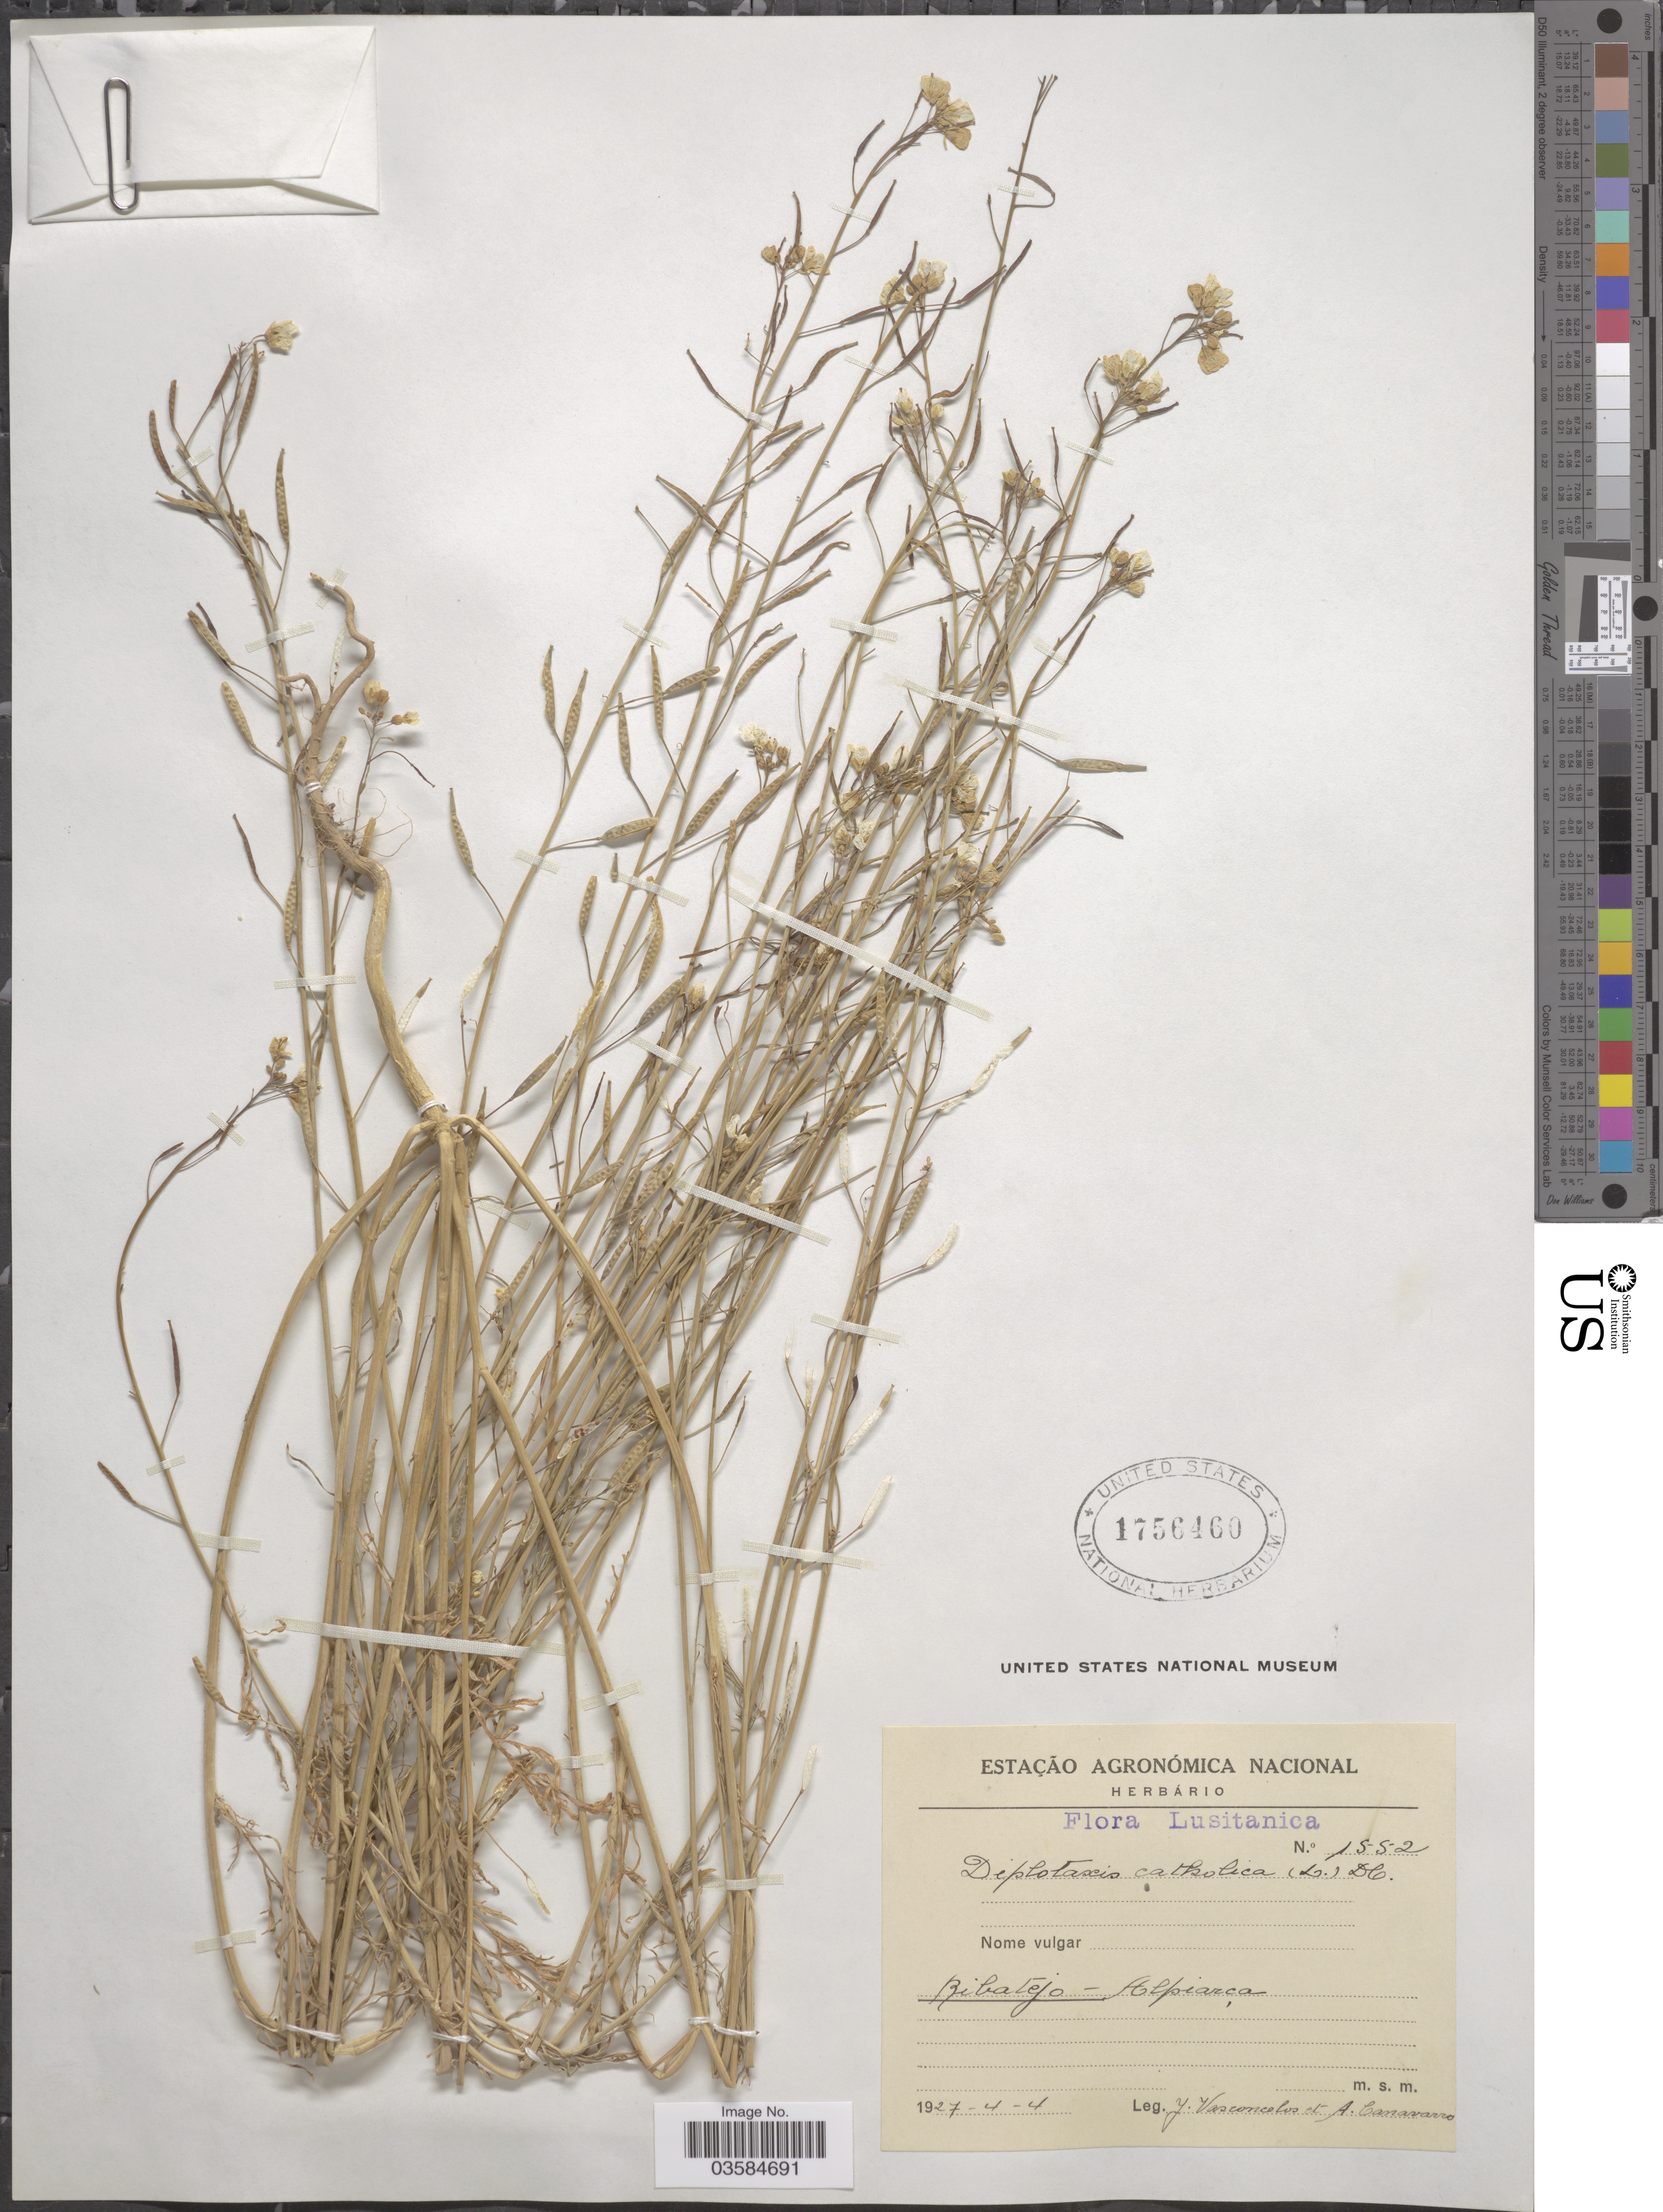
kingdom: Plantae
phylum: Tracheophyta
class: Magnoliopsida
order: Brassicales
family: Brassicaceae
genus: Diplotaxis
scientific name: Diplotaxis catholica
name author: (L.) DC.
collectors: J. Vasconcelos & A. Canavarro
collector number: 1882*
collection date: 1927-04-04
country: Portugal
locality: Lusitanica. Ribatejo - Alpiarca.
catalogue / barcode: US 1756460